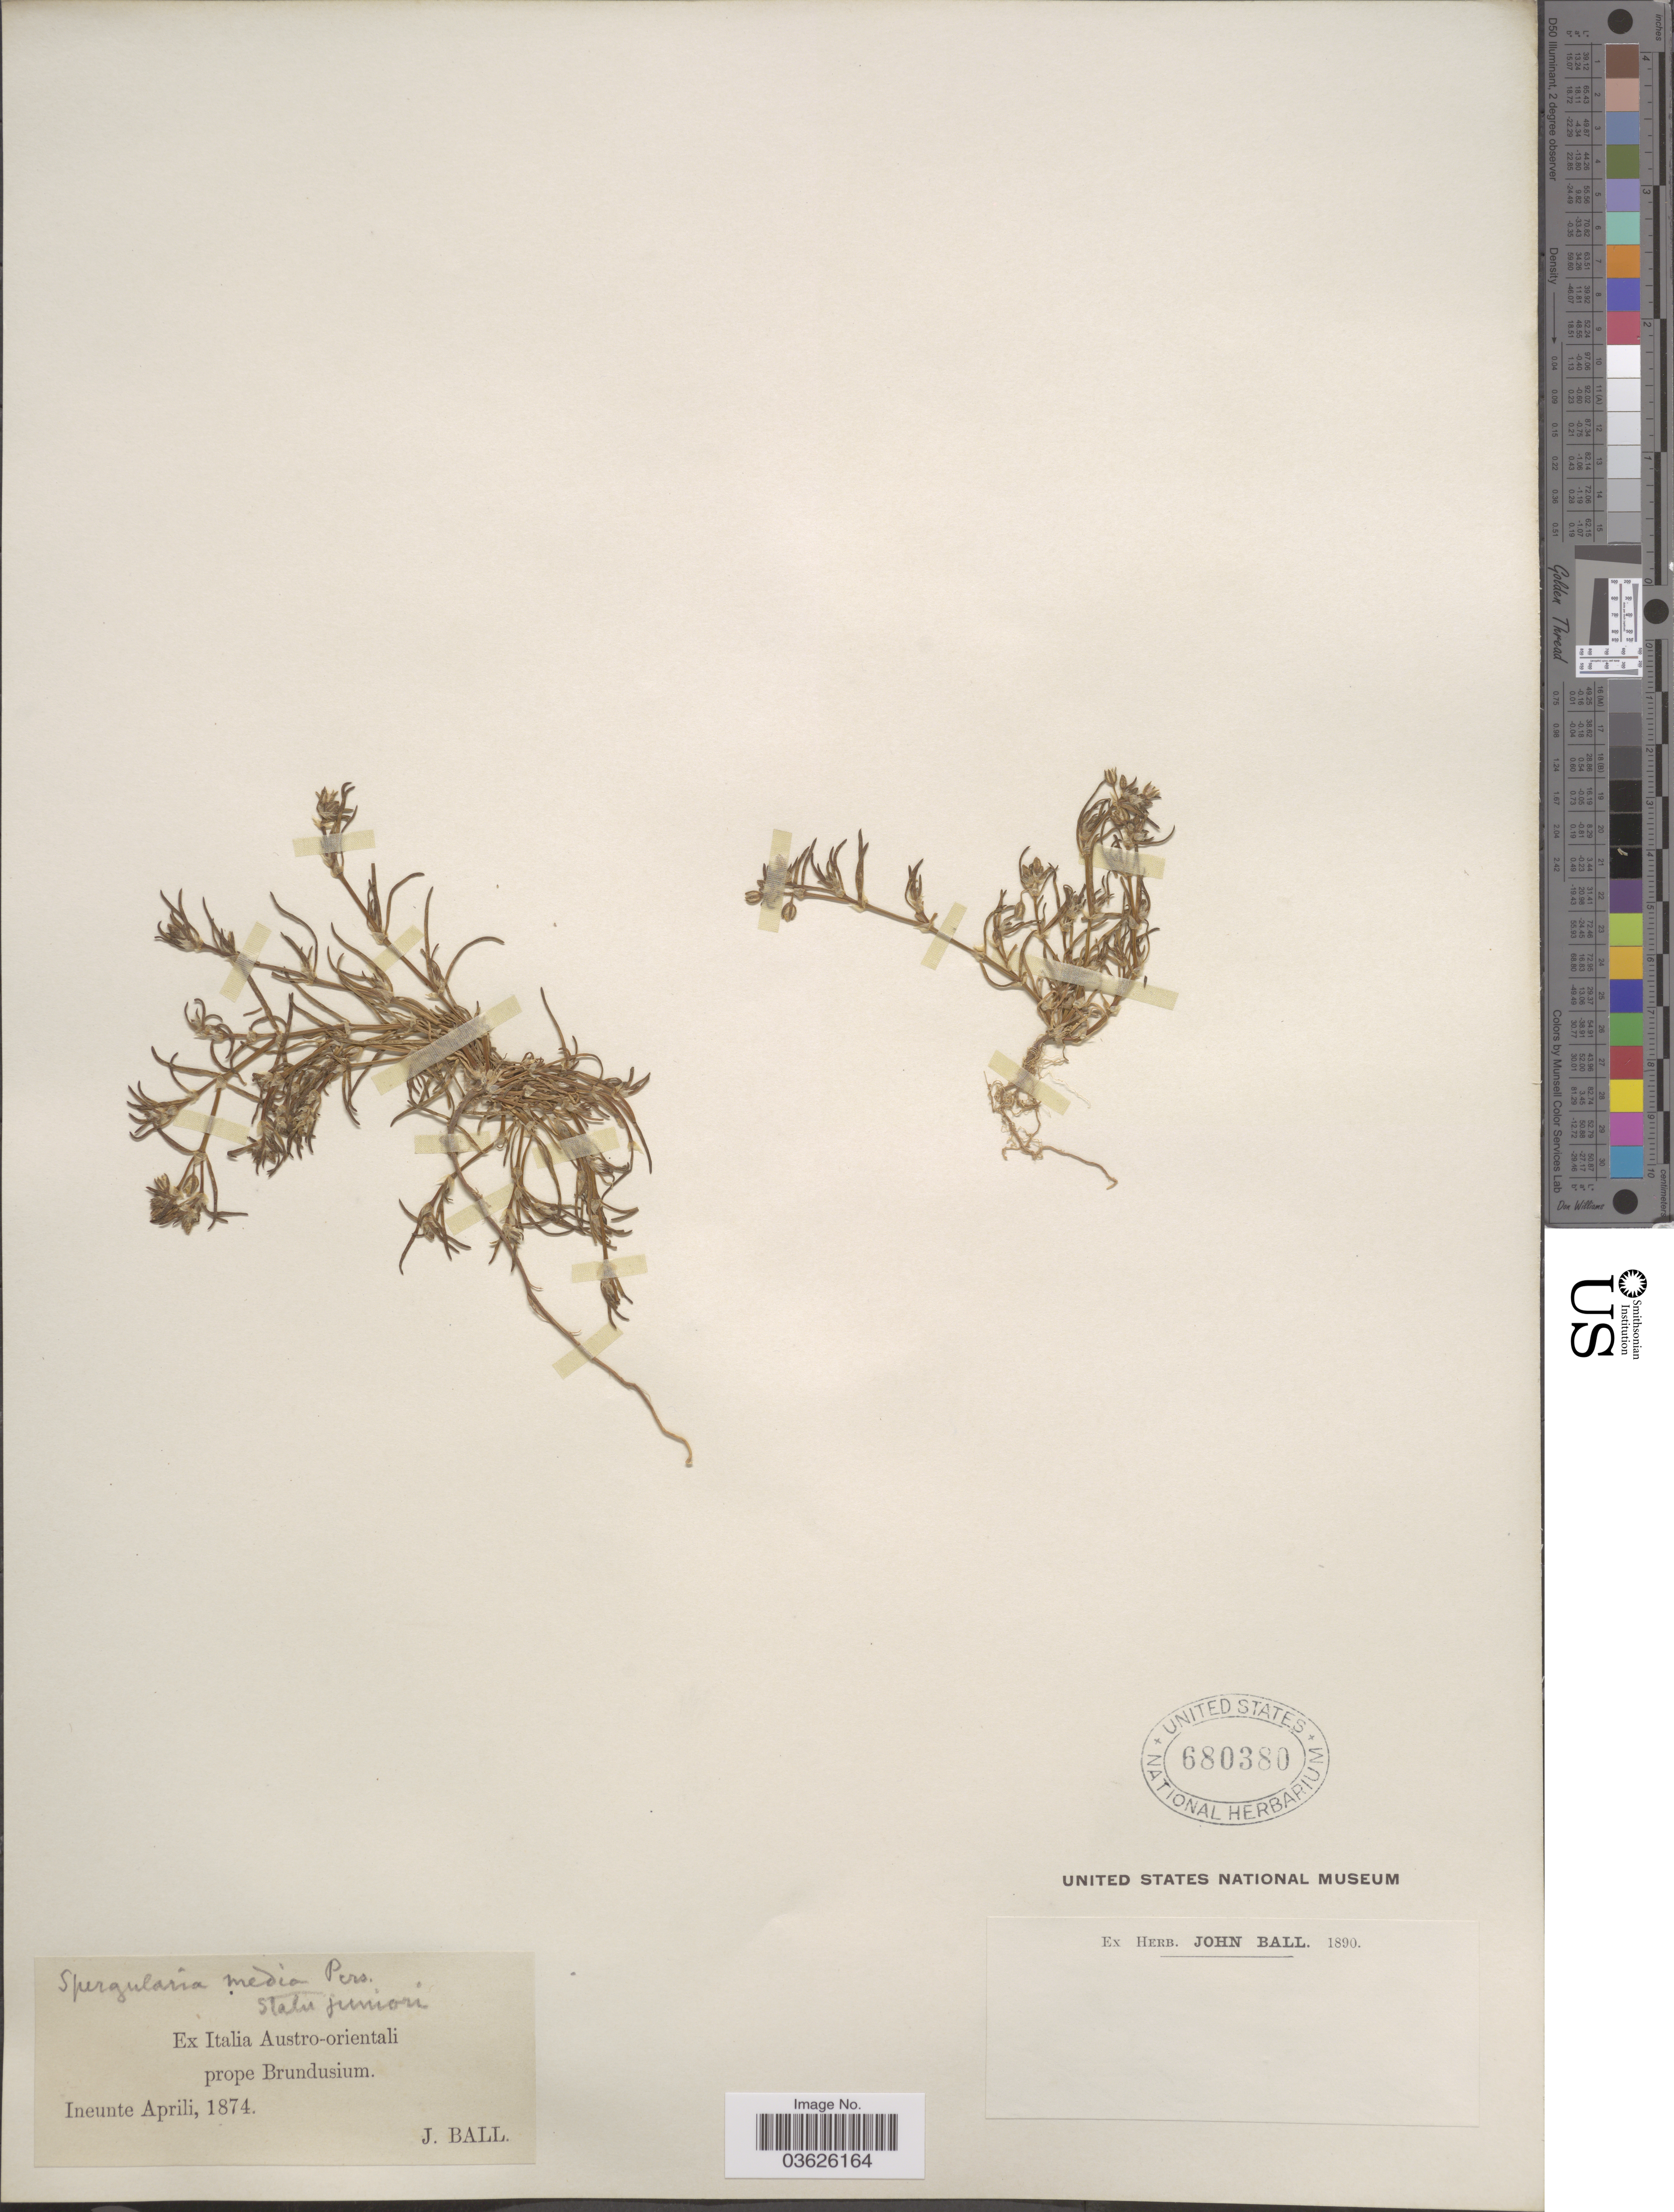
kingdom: Plantae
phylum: Tracheophyta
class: Magnoliopsida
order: Caryophyllales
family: Caryophyllaceae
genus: Tissa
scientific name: Tissa media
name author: Reiche & Johow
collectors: J. Ball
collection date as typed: Ineunte Aprili, 1874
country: Italy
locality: Ex Italia Austro-orientali prope Brundusium.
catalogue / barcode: US 680380